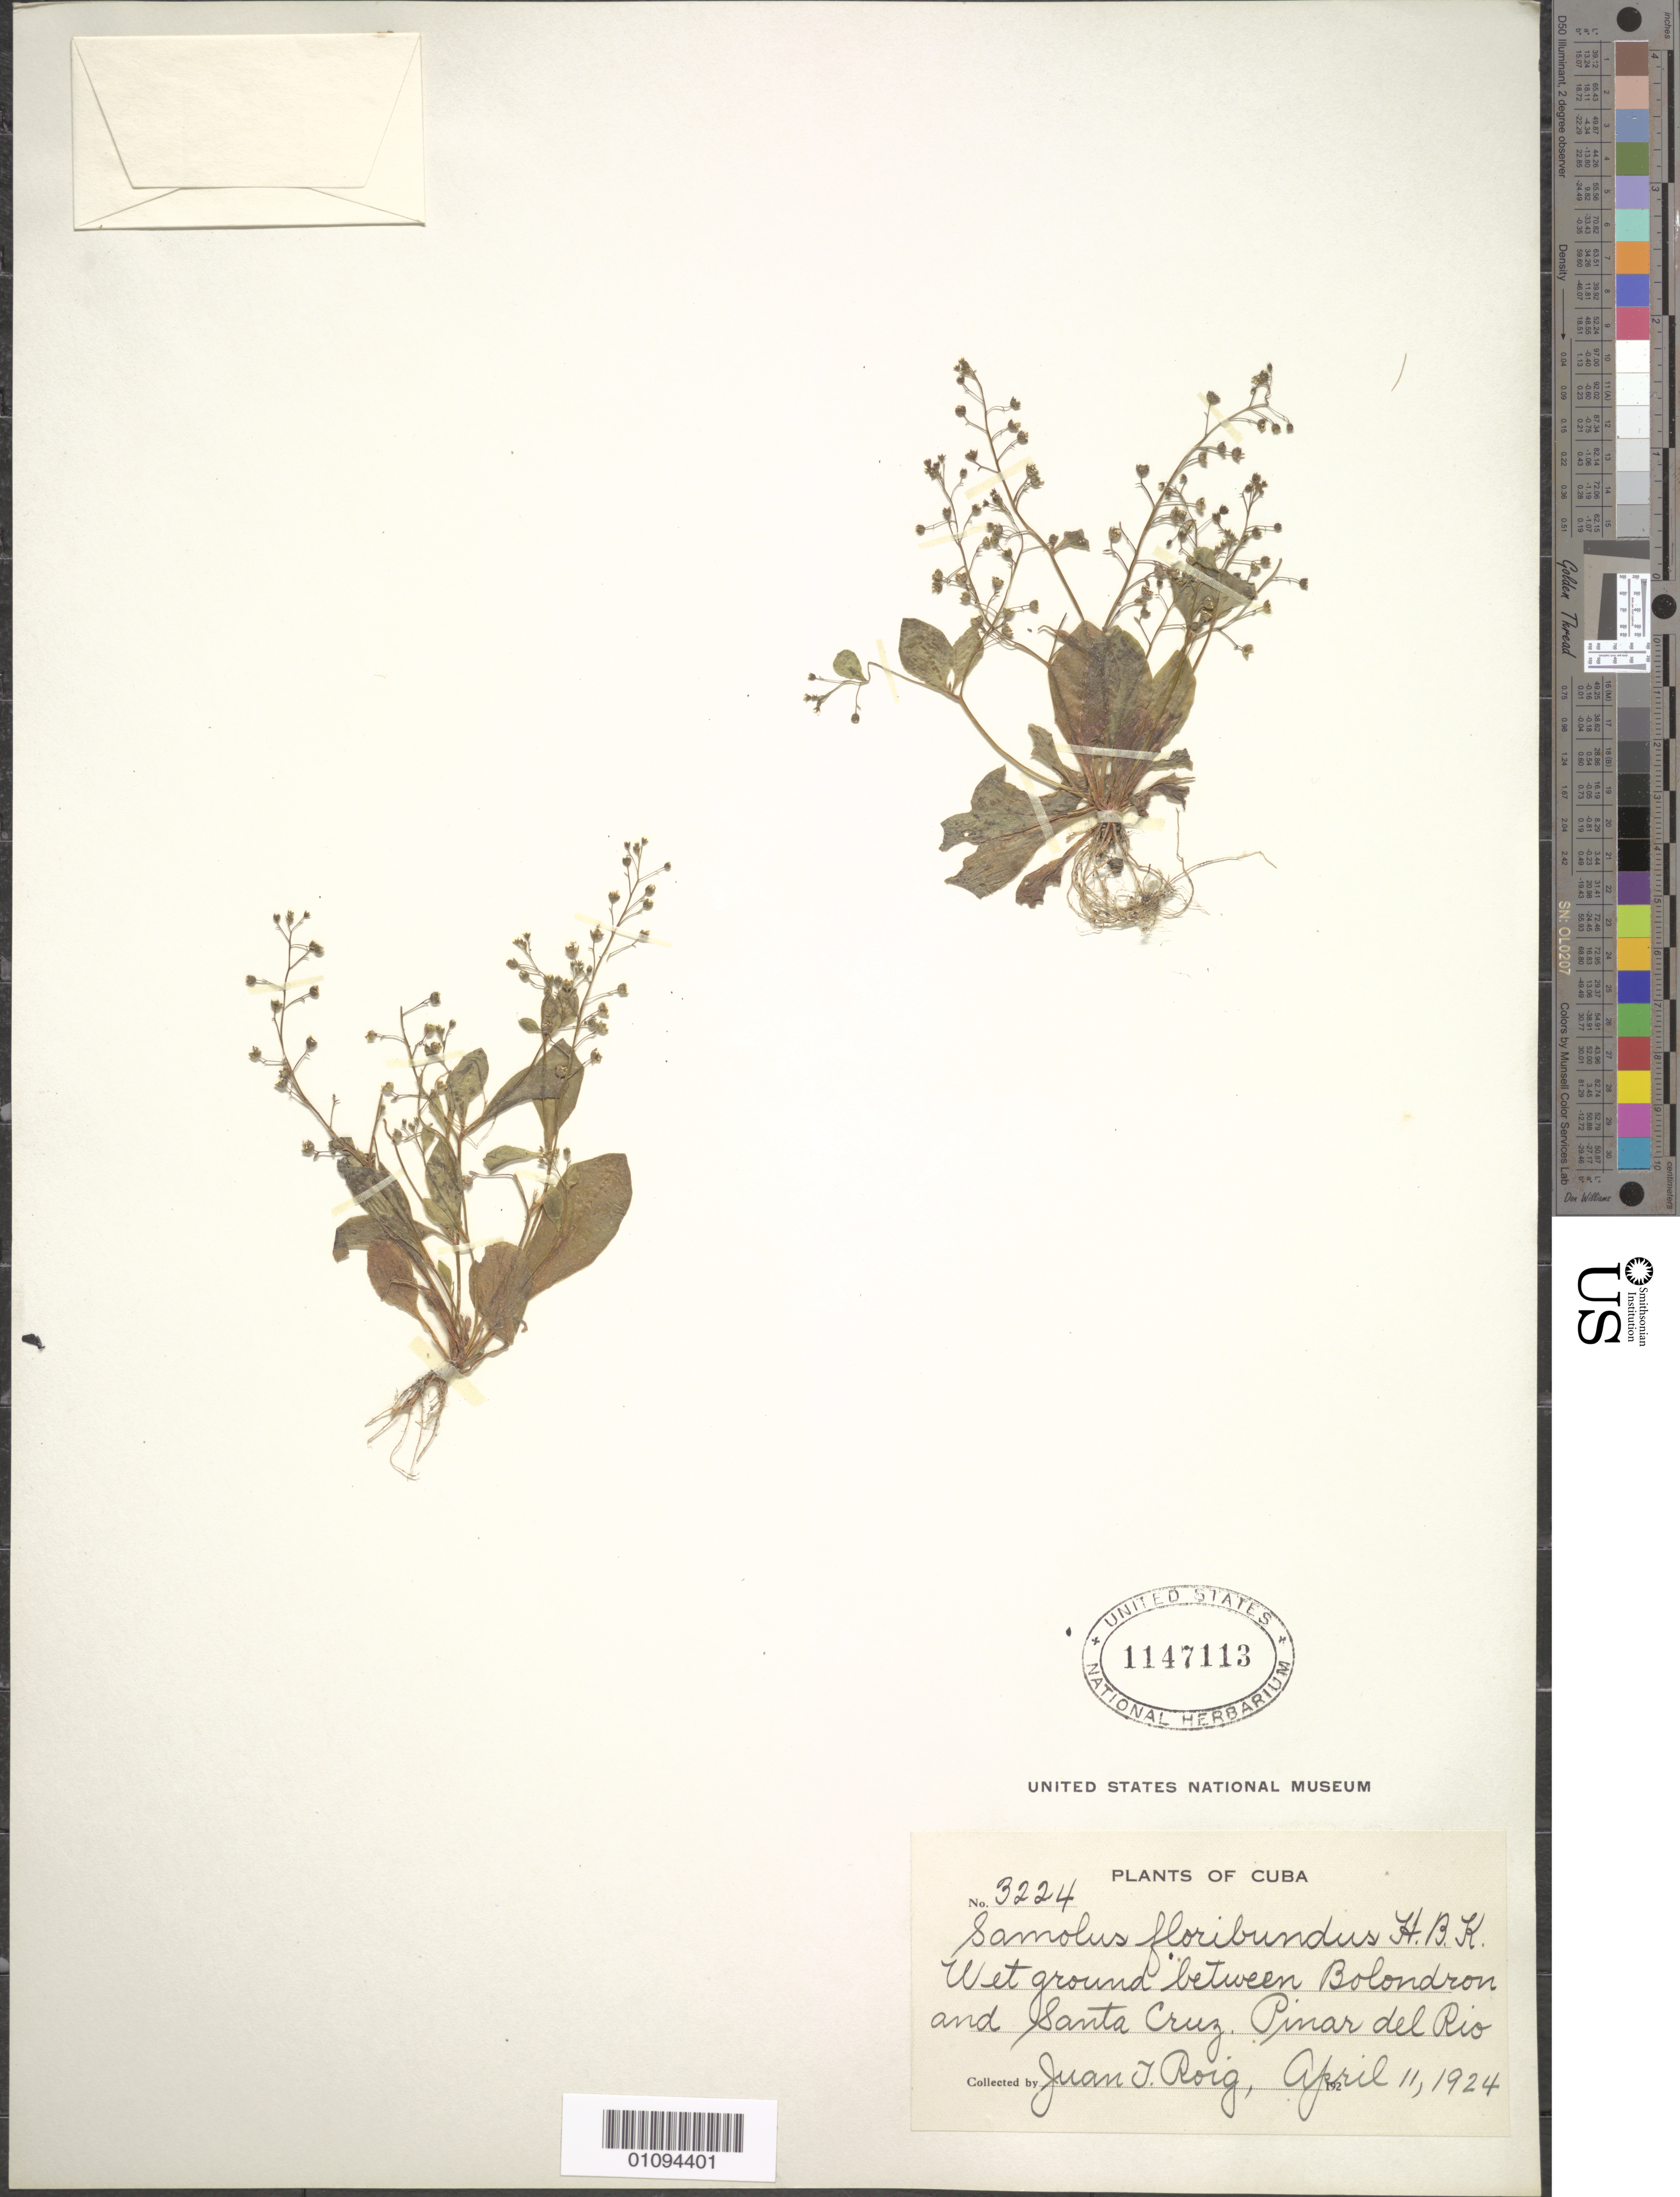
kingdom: Plantae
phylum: Tracheophyta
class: Magnoliopsida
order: Ericales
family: Primulaceae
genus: Samolus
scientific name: Samolus floribundus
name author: Kunth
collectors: J. Roig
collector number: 3224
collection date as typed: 11 Apr 1924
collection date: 1924-04-11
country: Cuba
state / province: Pinar del Rio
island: Cuba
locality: Between Bolondron and Santa Cruz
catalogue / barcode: US 1147113